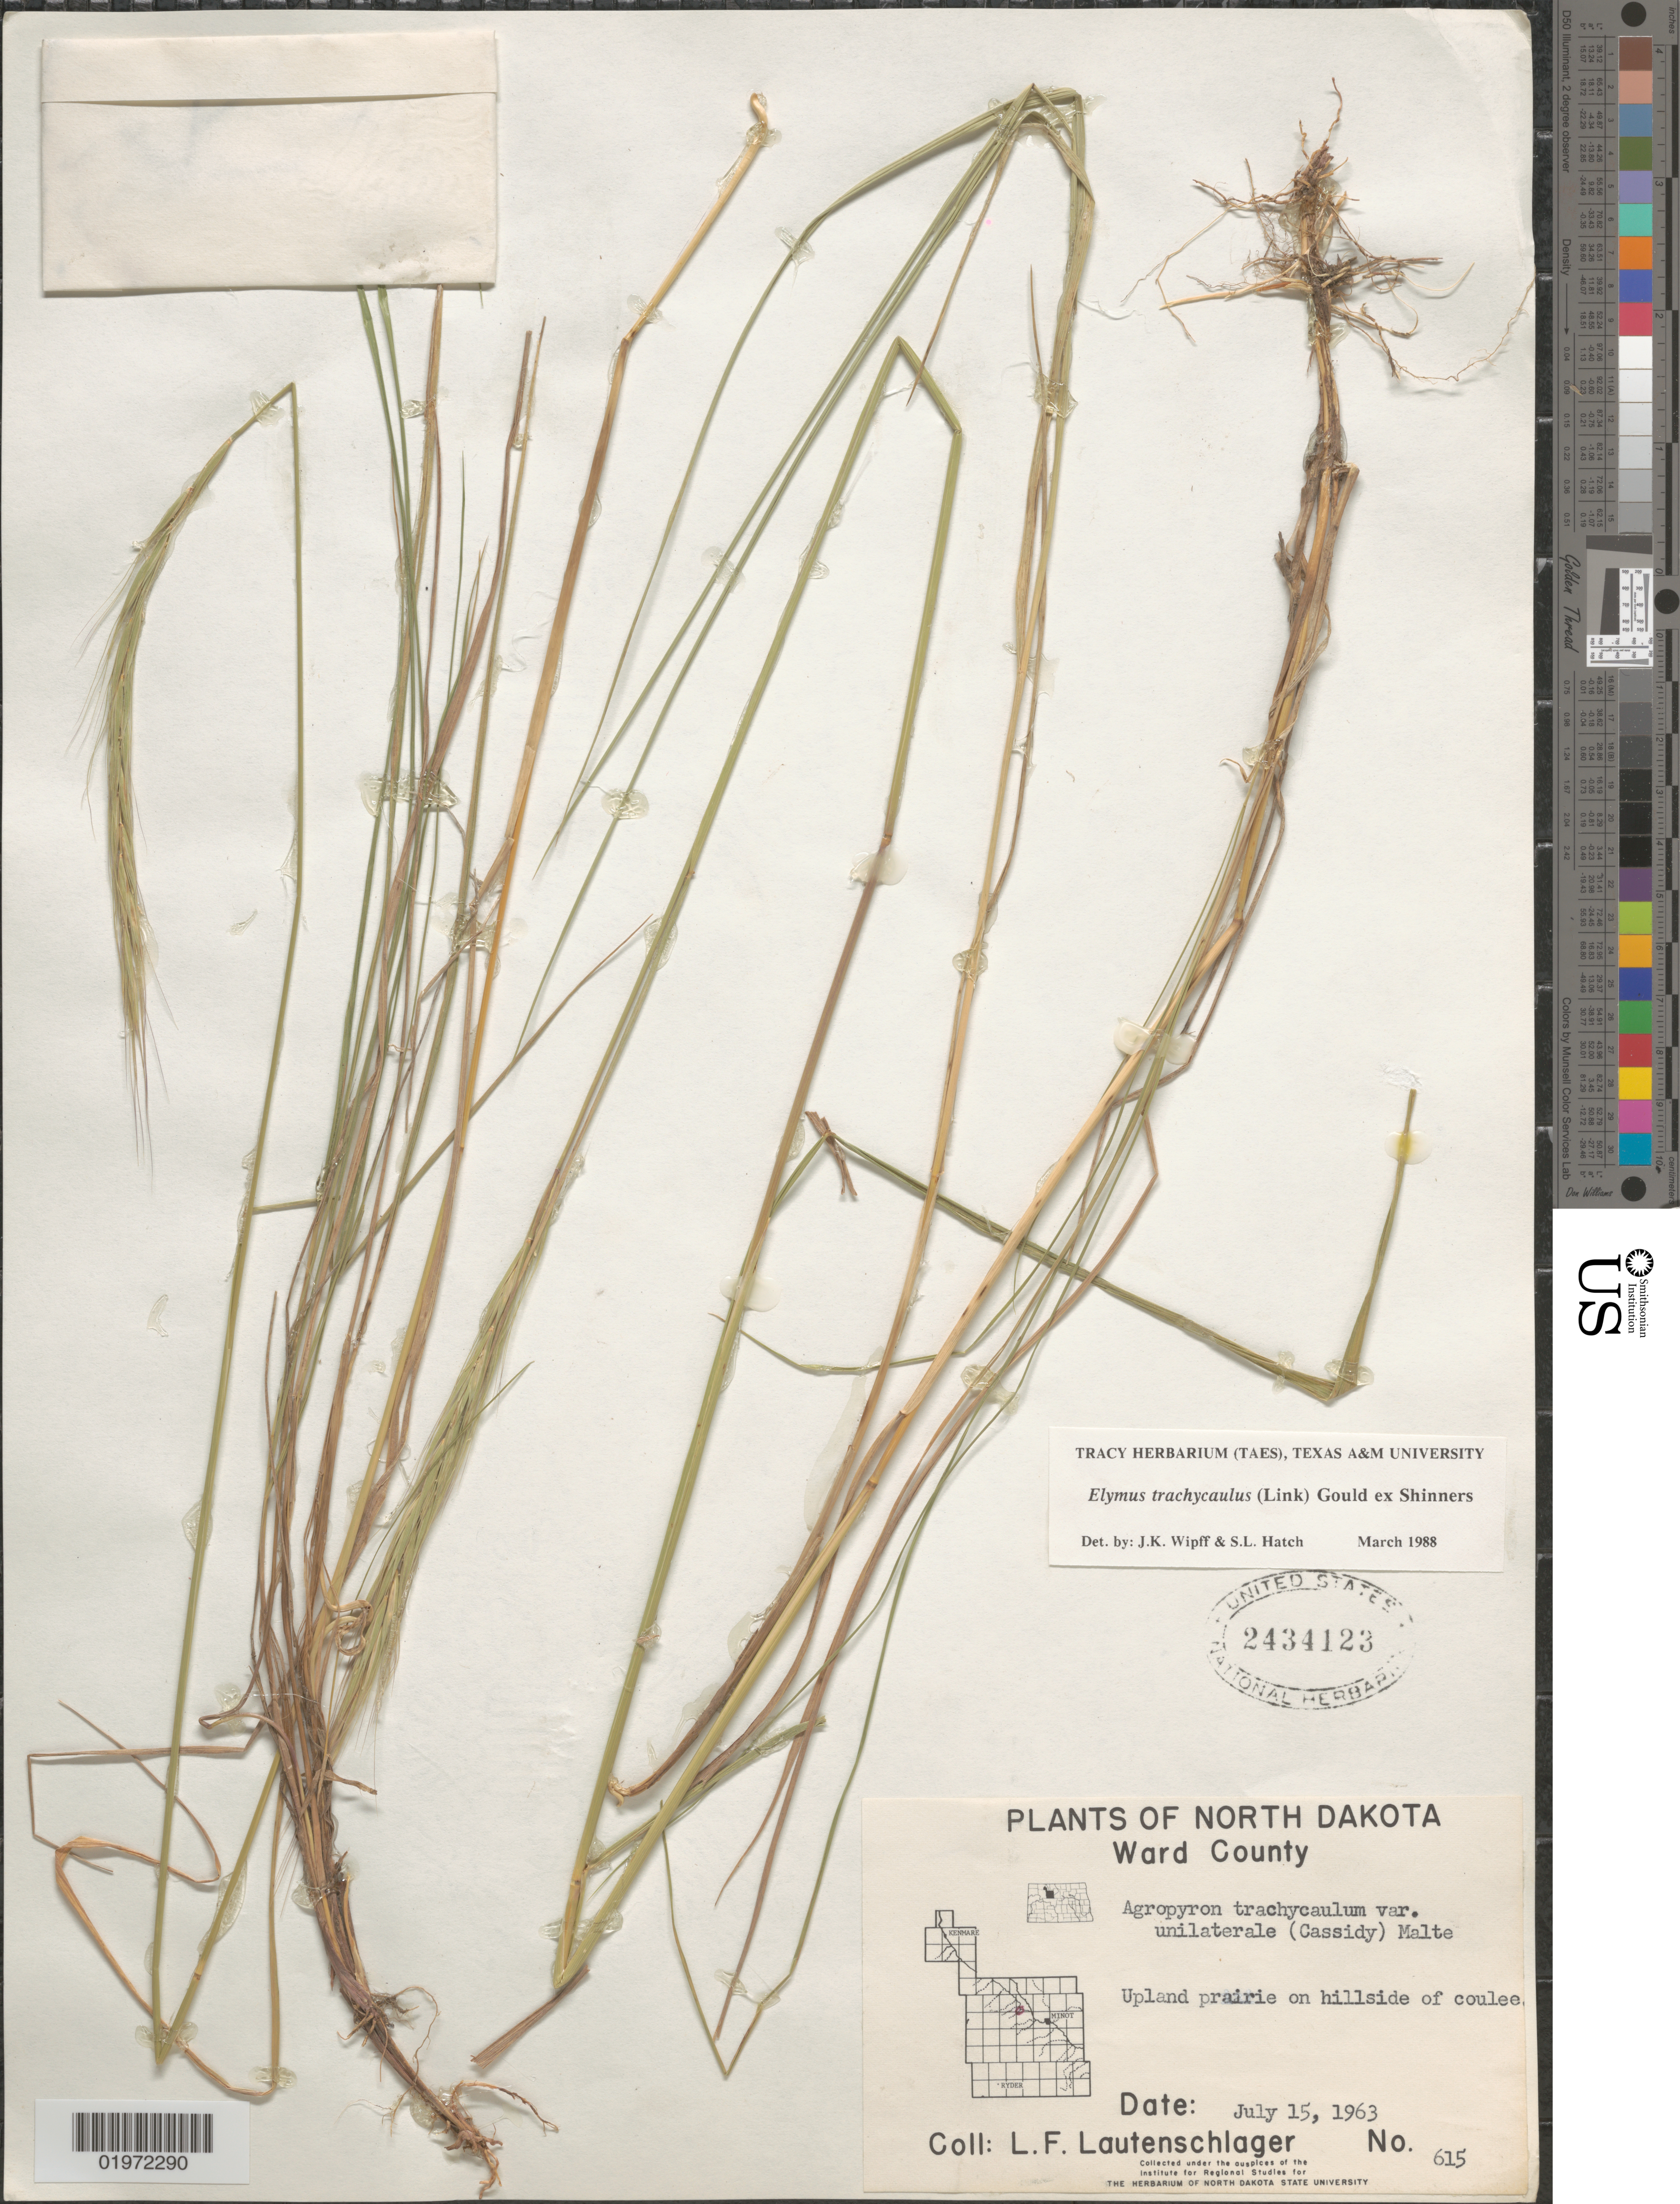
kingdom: Plantae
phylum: Tracheophyta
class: Liliopsida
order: Poales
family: Poaceae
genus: Elymus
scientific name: Elymus trachycaulus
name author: (Link) Gould ex Shinners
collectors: L. Lautenschlager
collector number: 615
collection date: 1963-07-15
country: United States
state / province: North Dakota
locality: Ward County. Upland prairie on hillside of coulee.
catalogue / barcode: US 2434123